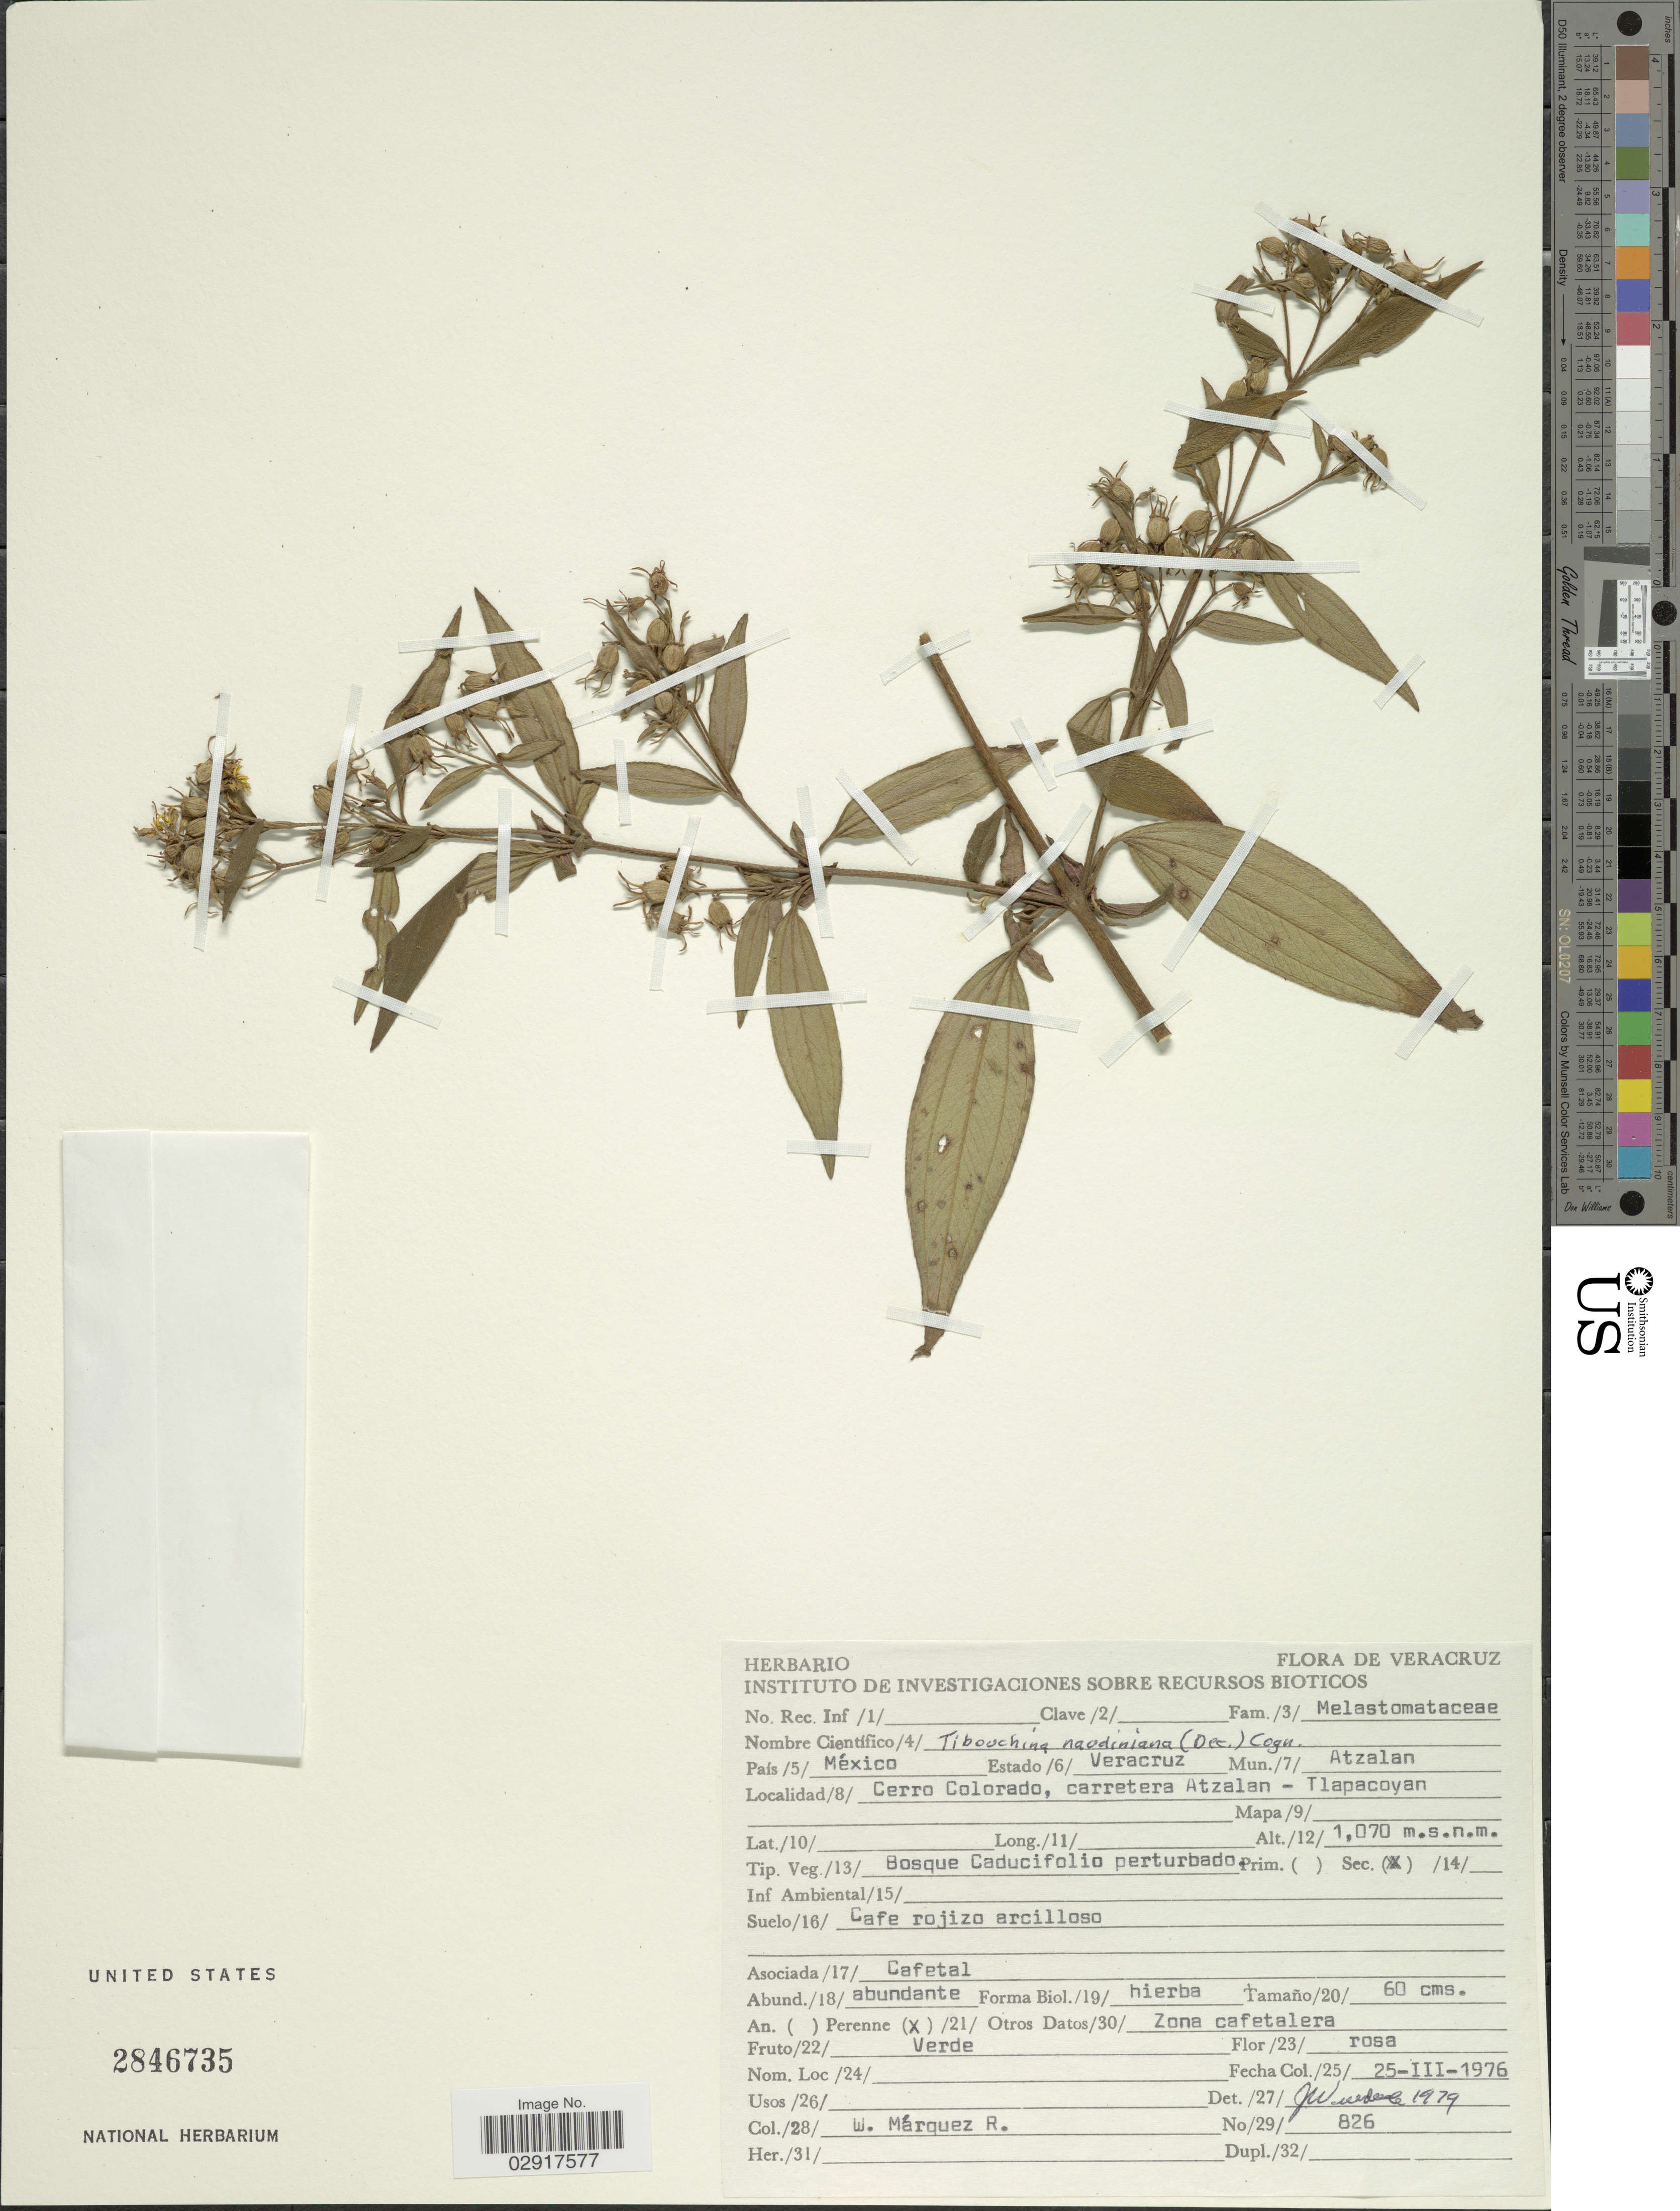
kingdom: Plantae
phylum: Tracheophyta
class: Magnoliopsida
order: Myrtales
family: Melastomataceae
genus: Chaetogastra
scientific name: Chaetogastra naudiniana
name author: Decne.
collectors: W. Márquez R.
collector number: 826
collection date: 1976-03-25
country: Mexico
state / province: Veracruz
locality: Estado Veracruz. Mun. Atzalan. Cerro Colorado, carretera Atzalan - Tlapacoyan.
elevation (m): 1070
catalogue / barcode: US 2846735